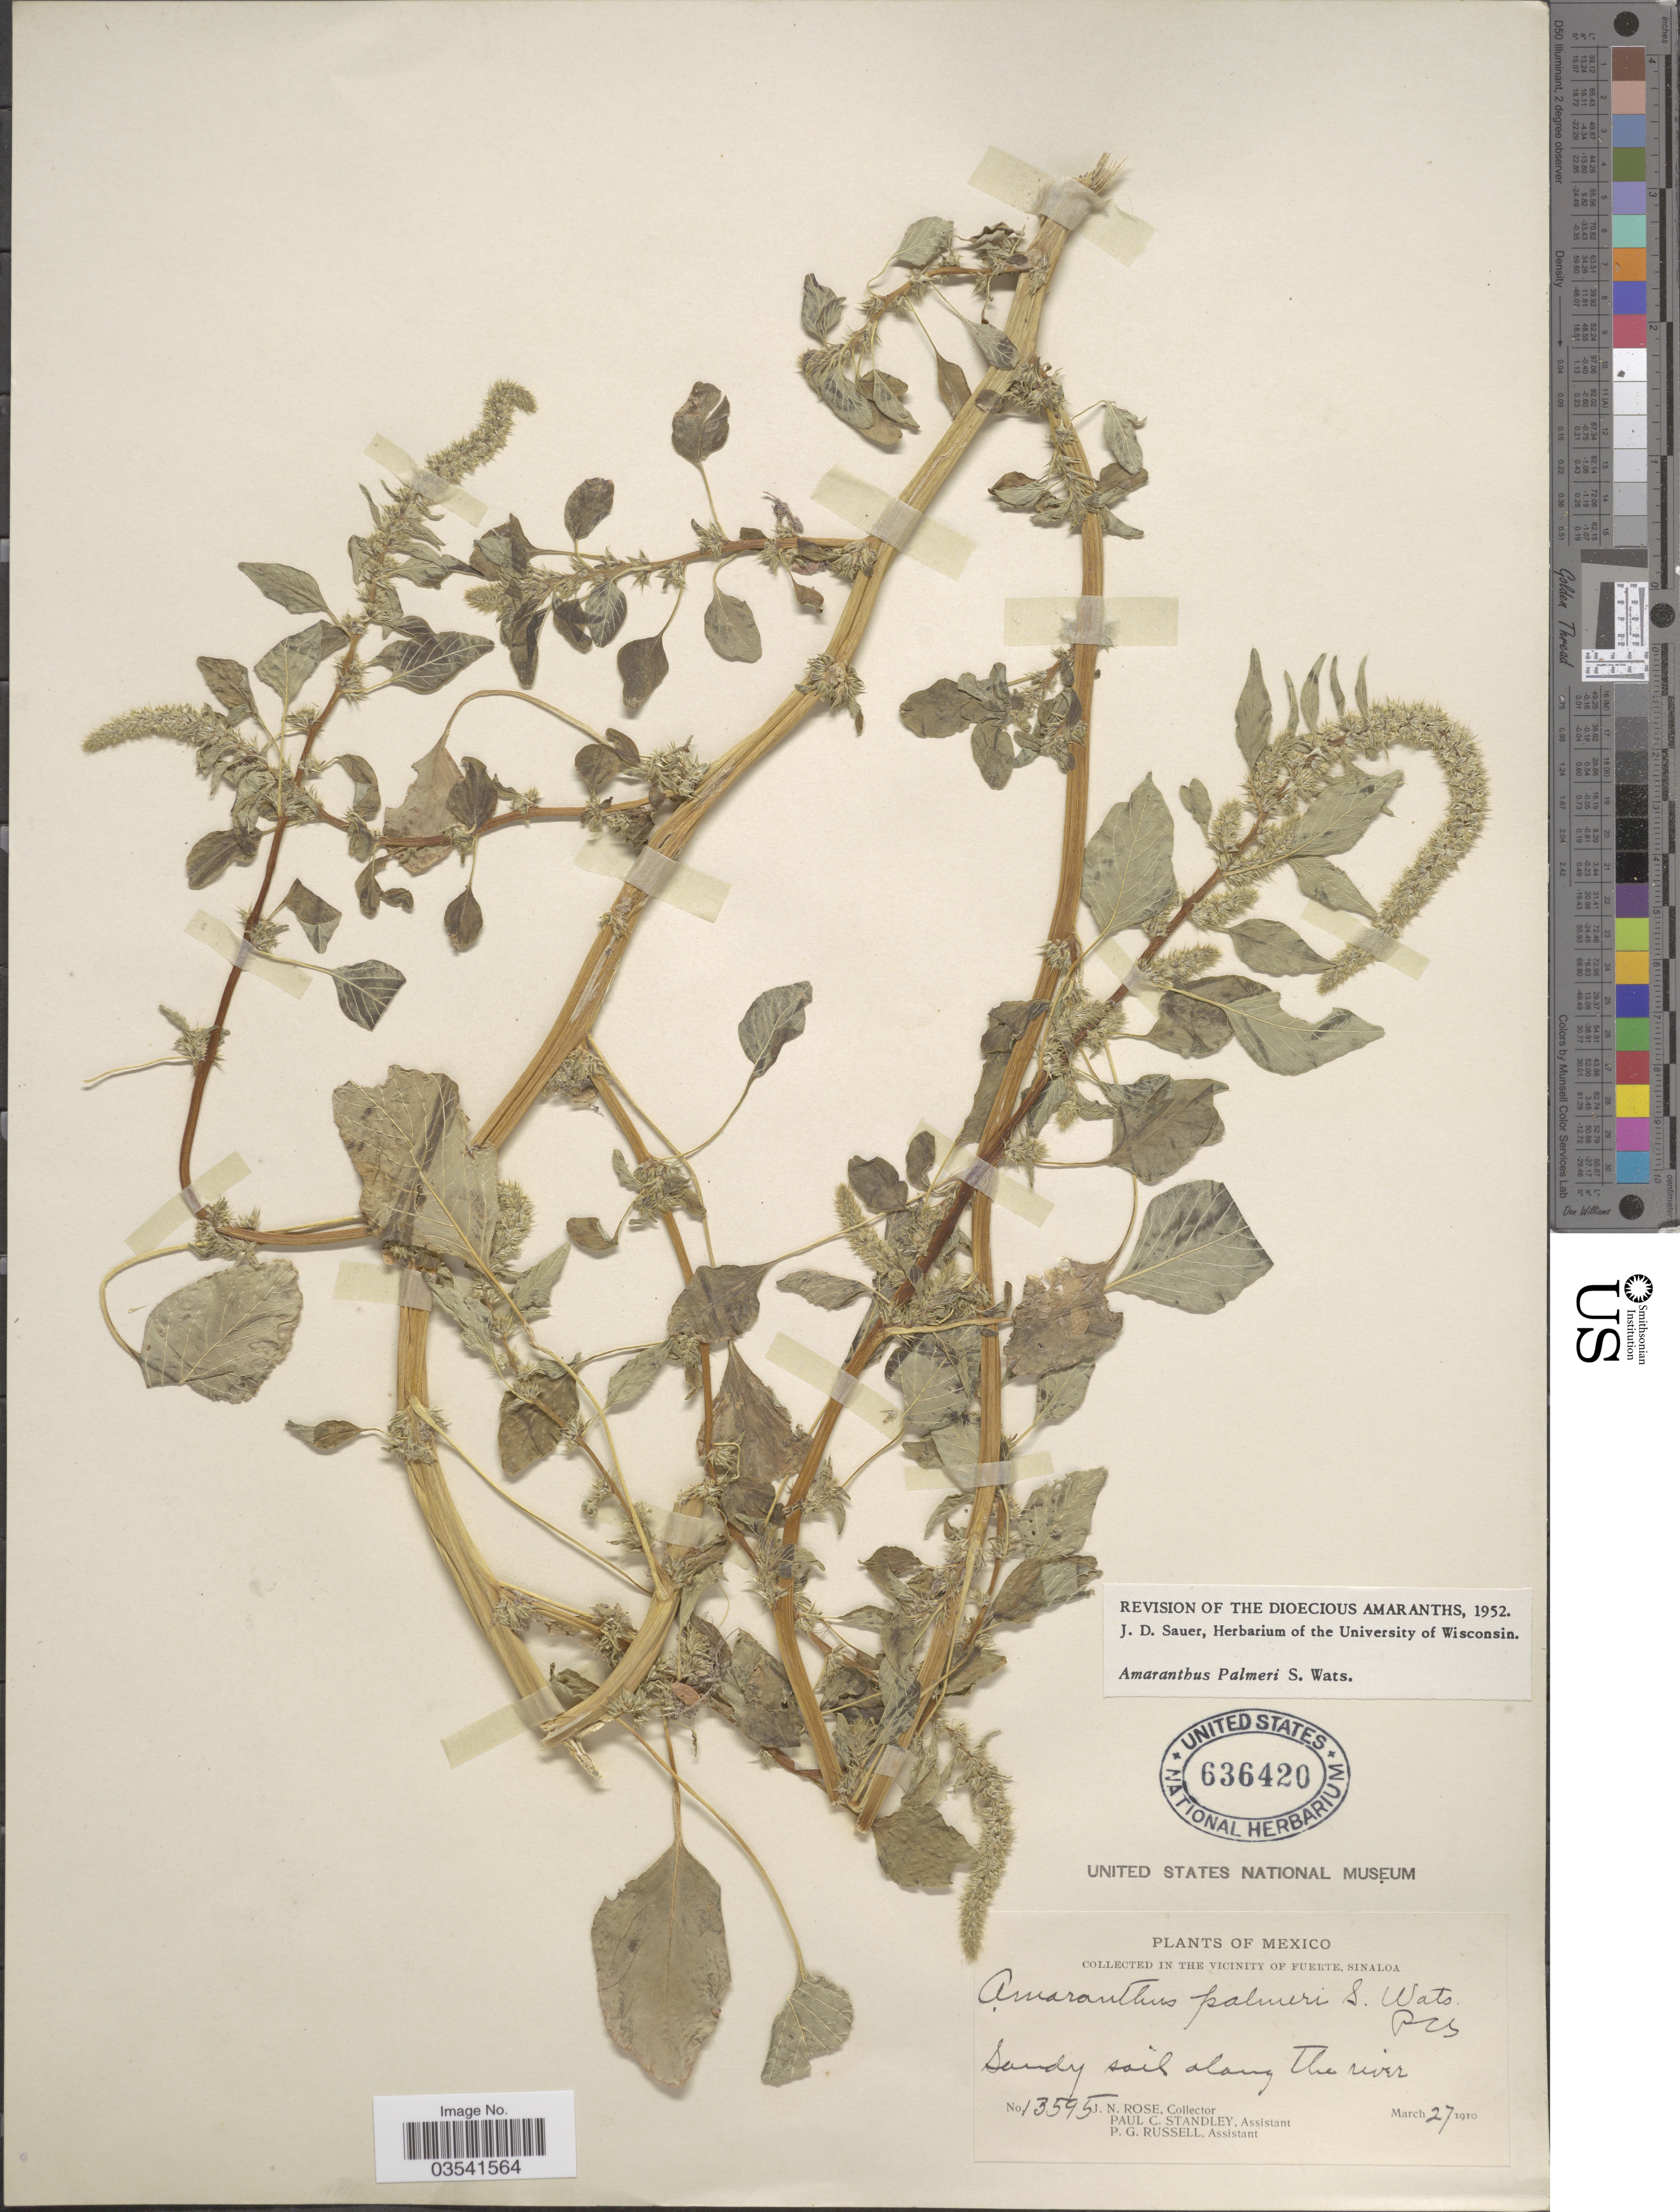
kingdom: Plantae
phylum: Tracheophyta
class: Magnoliopsida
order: Caryophyllales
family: Amaranthaceae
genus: Amaranthus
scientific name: Amaranthus palmeri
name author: S. Watson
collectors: J. N. Rose, P. C. Standley & P. G. Russell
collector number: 13595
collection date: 1910-03-27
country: Mexico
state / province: Sinaloa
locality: In the vicinity of Fuerte.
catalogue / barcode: US 636420